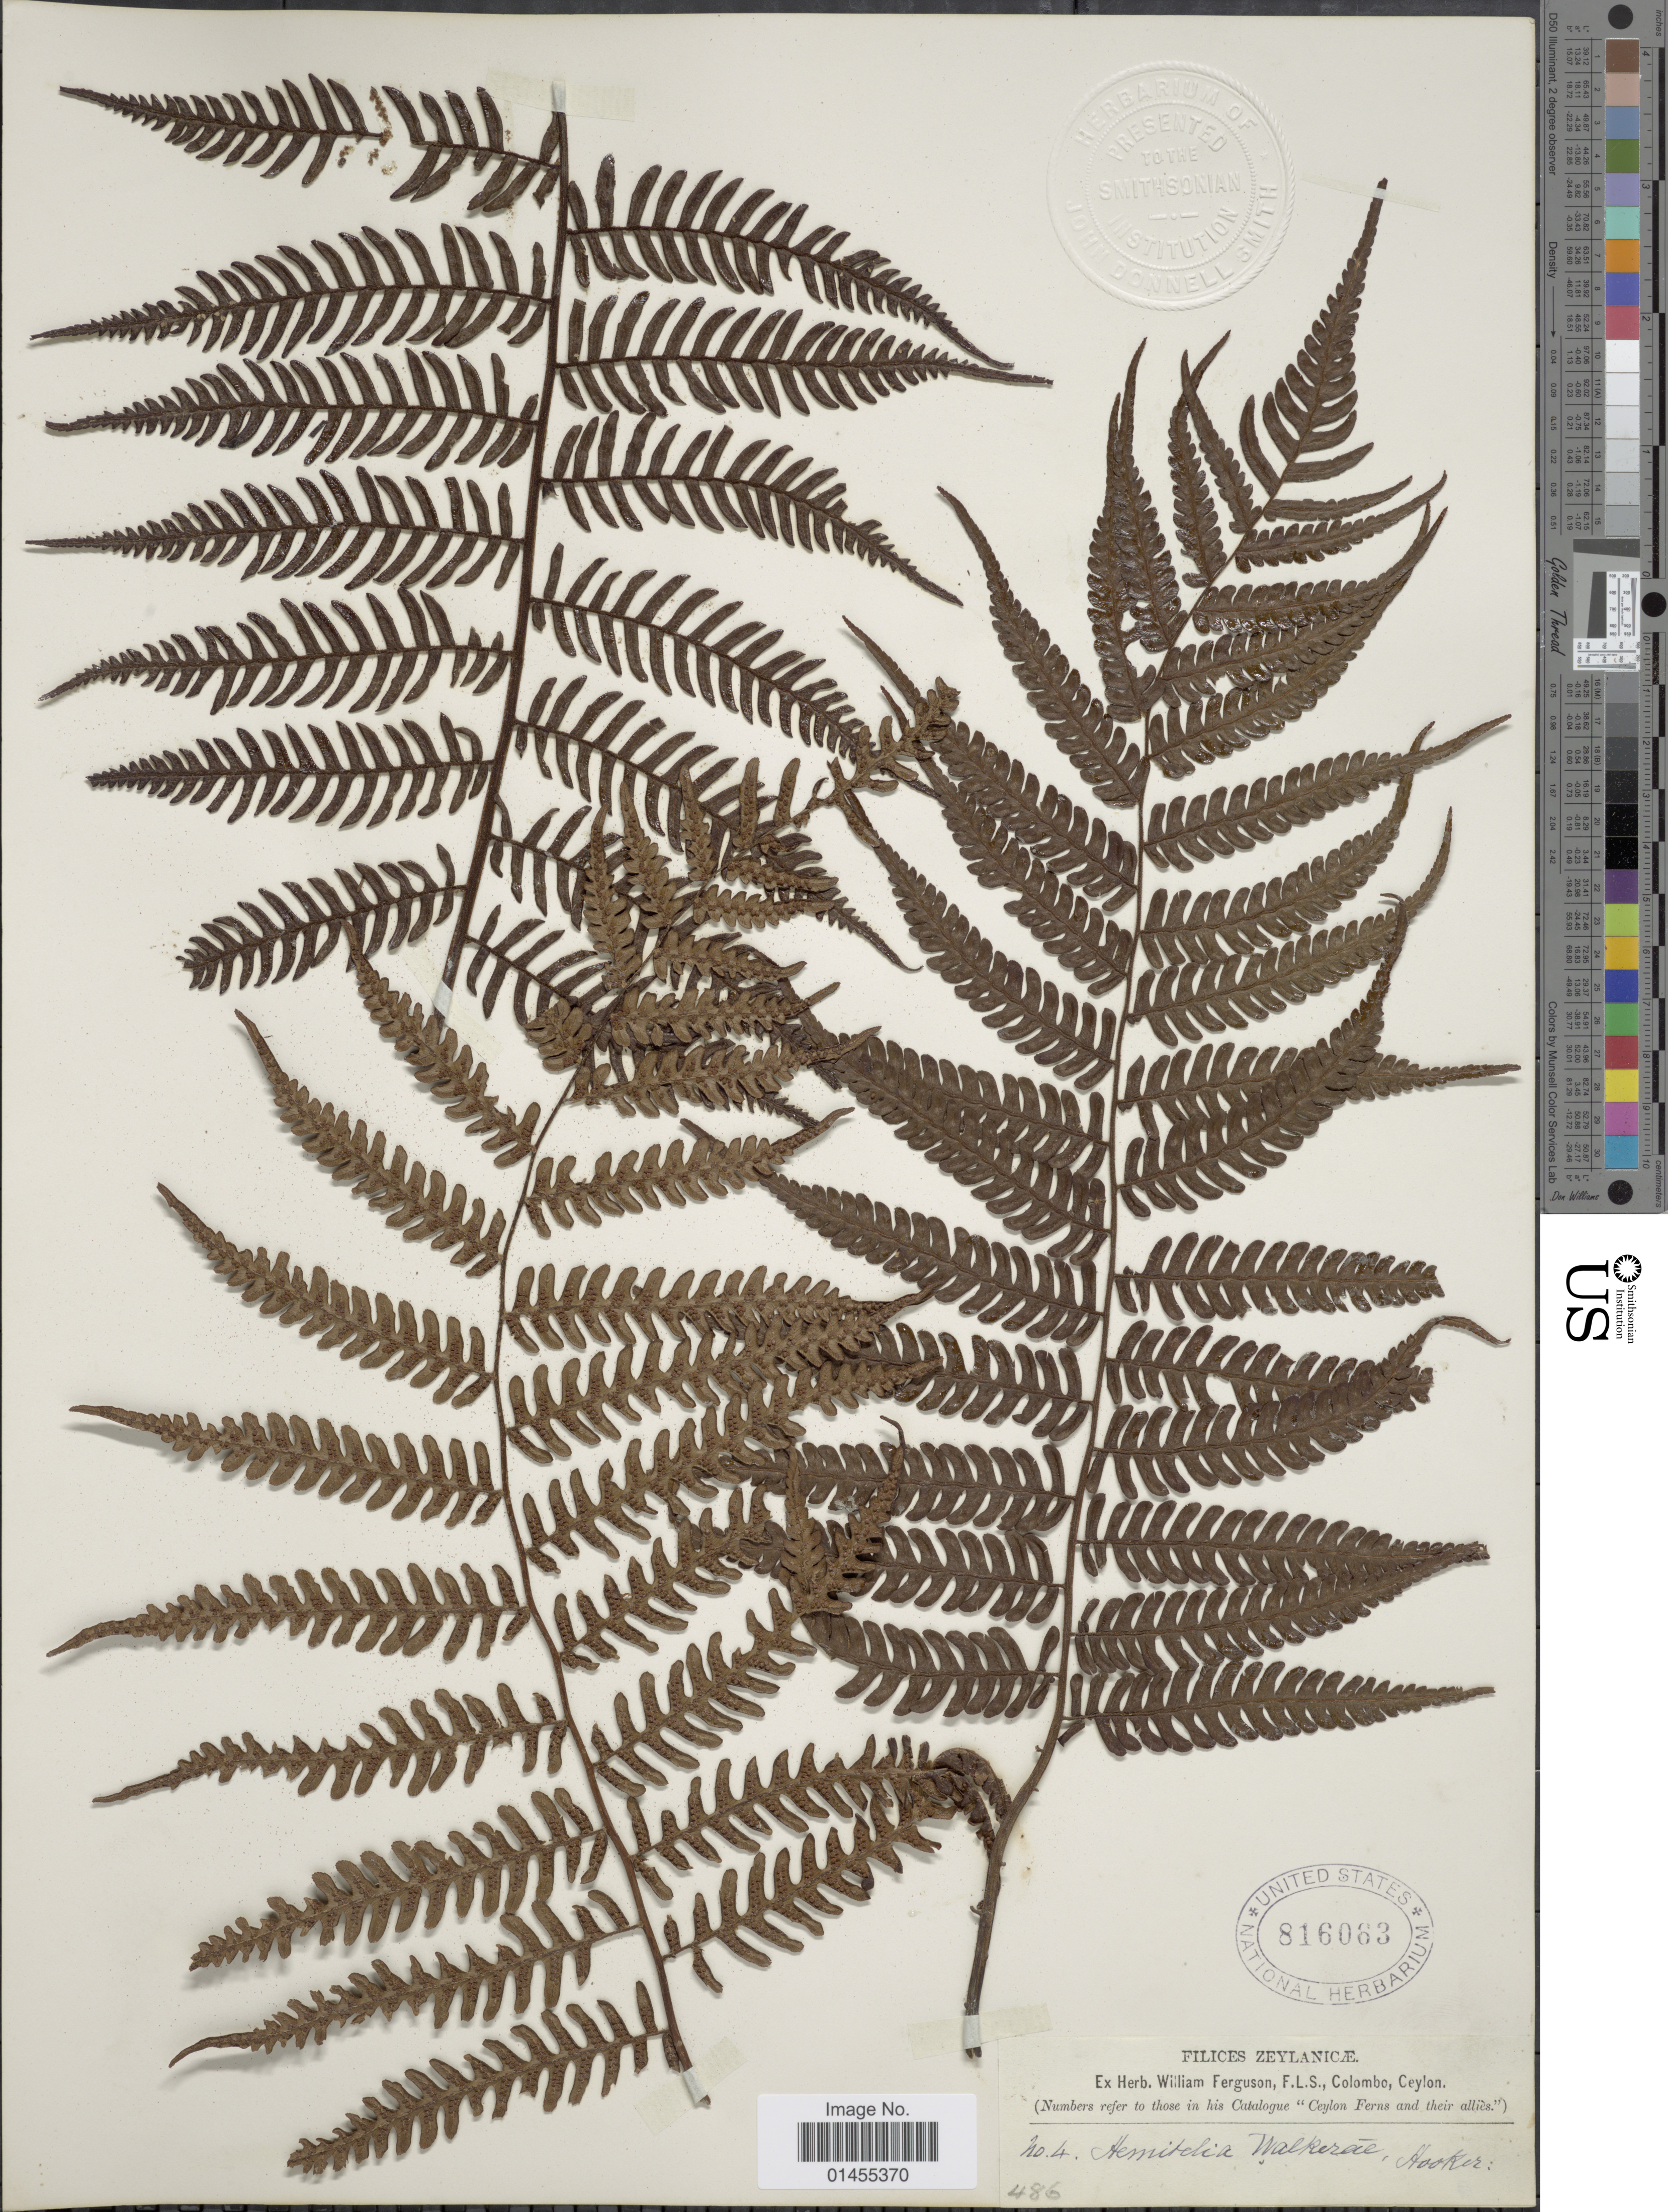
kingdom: Plantae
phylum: Tracheophyta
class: Polypodiopsida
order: Cyatheales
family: Cyatheaceae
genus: Alsophila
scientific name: Alsophila walkerae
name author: (Hook.) J. Sm.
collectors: ex herb. W. Ferguson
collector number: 486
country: Sri Lanka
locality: Ceylon Ferns and their allies. Zeylanicae.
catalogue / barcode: US 816063